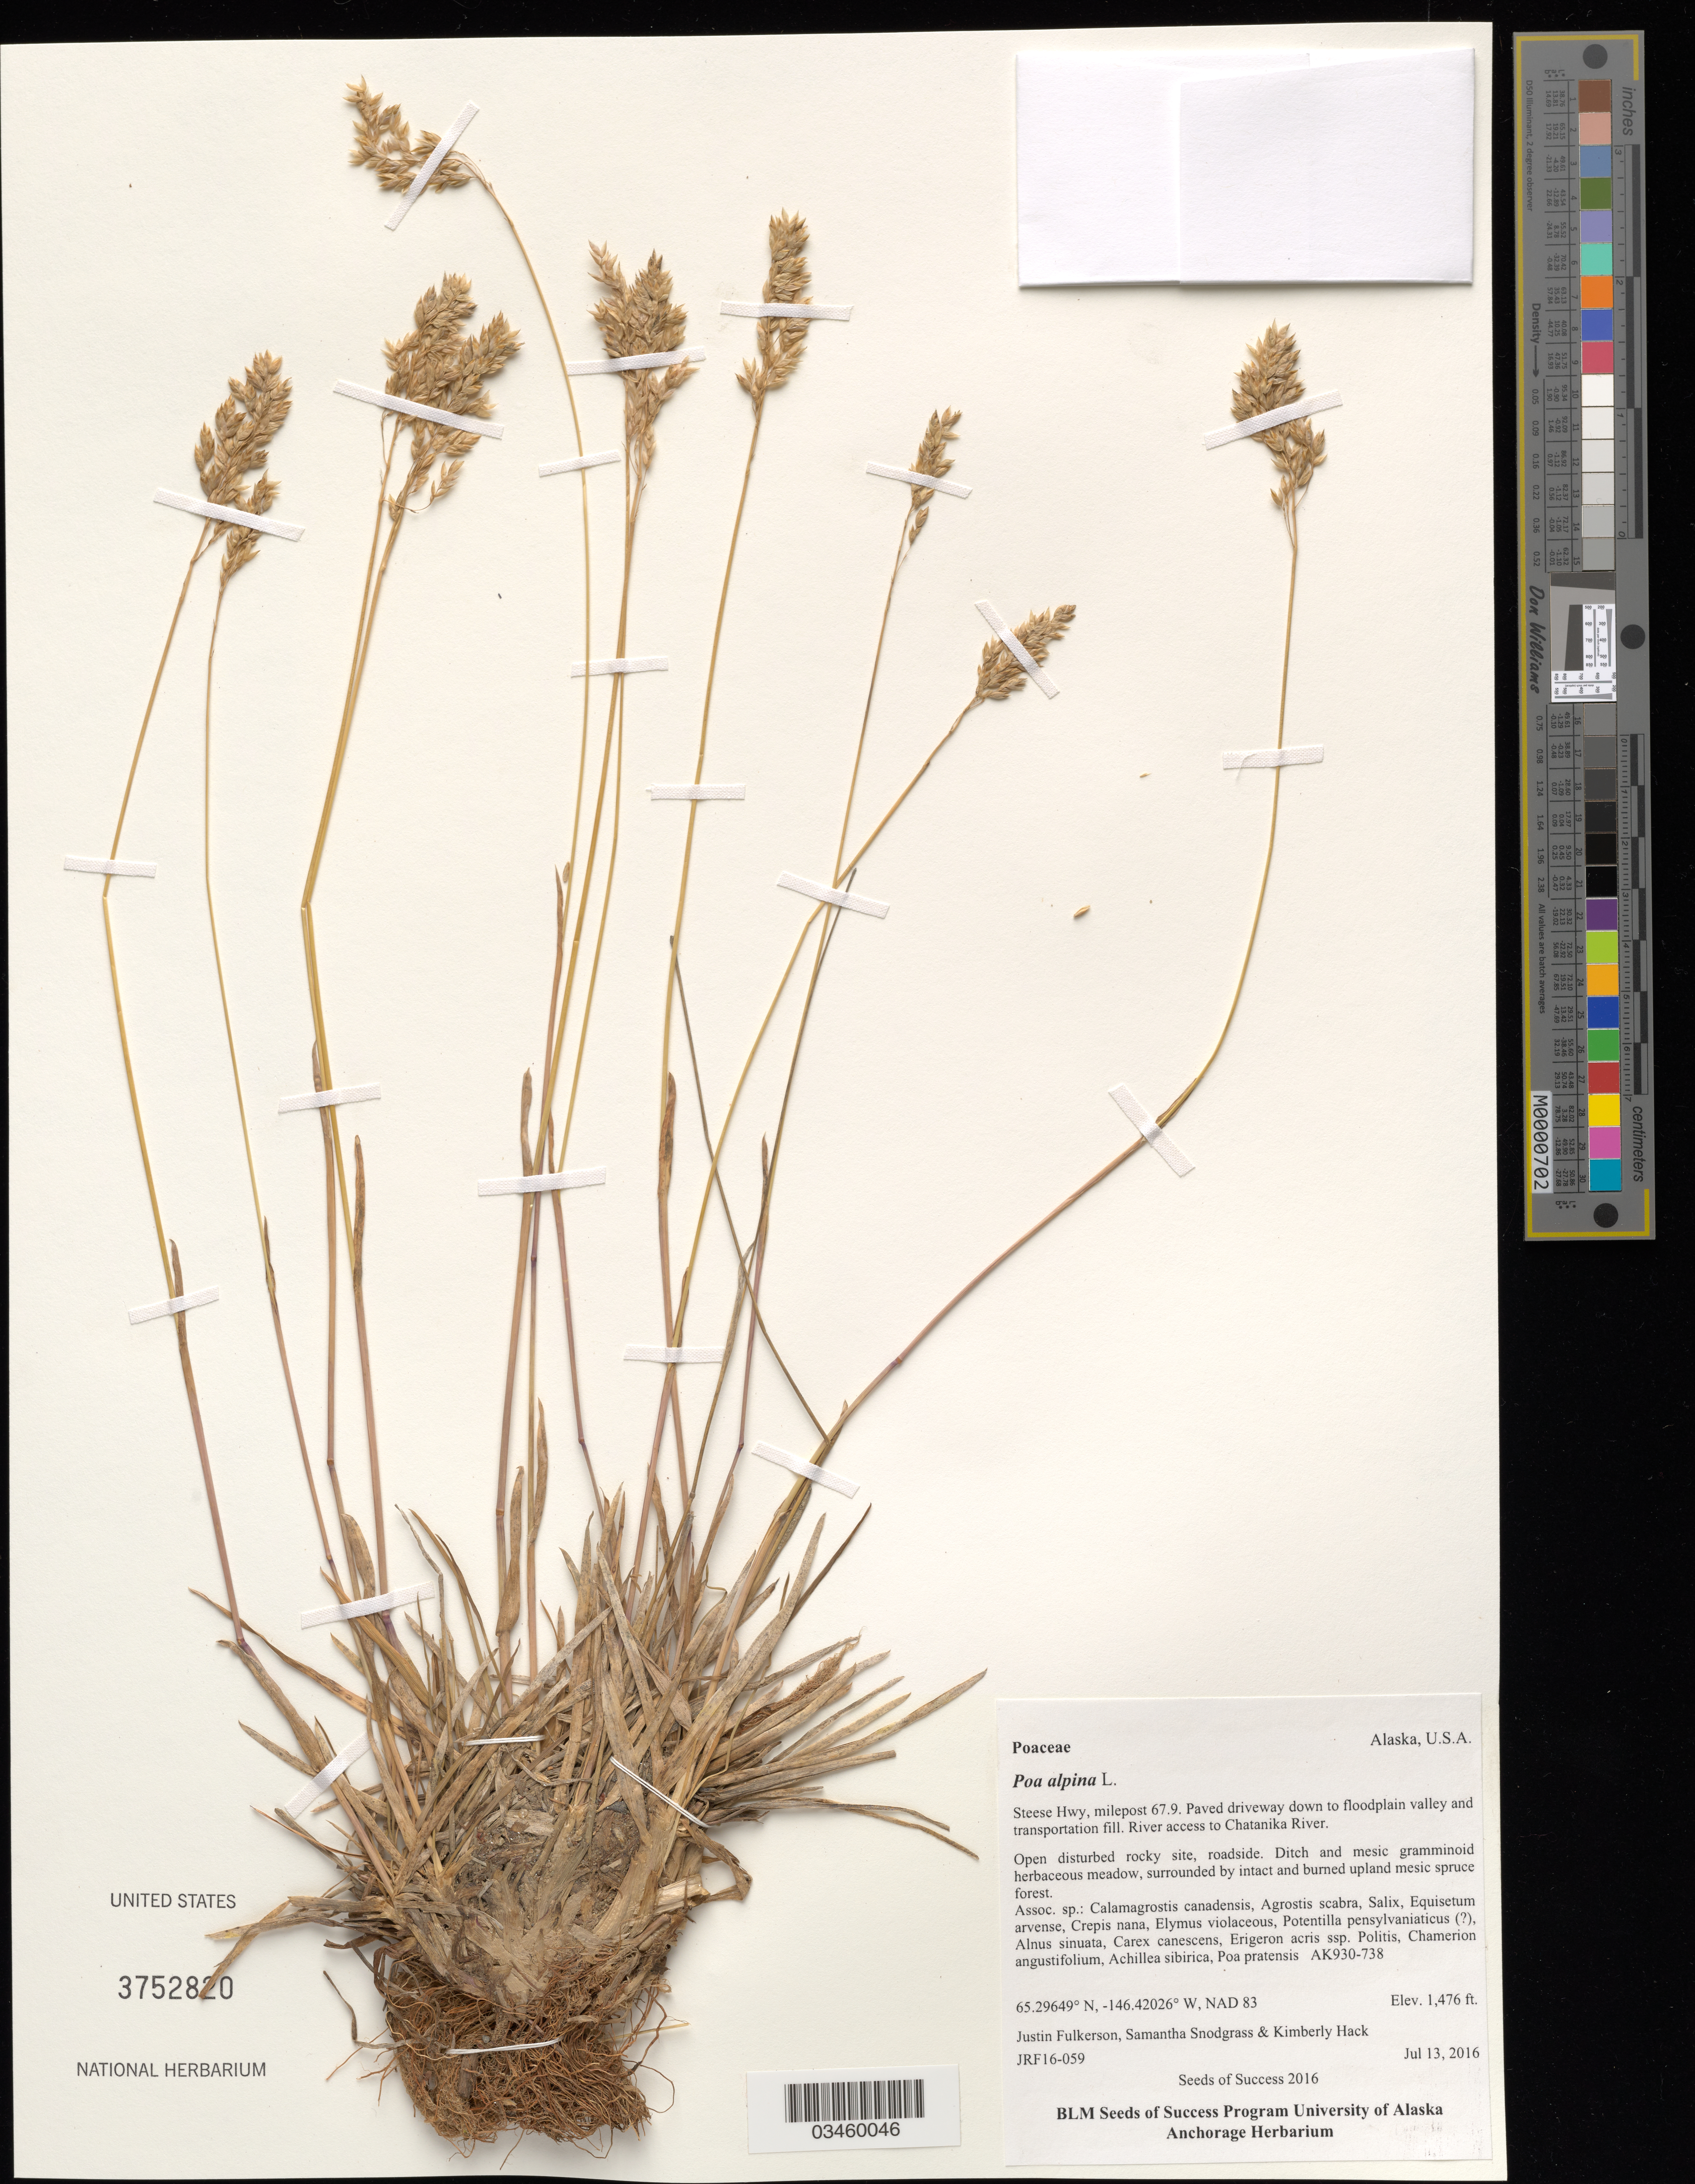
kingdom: Plantae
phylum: Tracheophyta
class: Liliopsida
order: Poales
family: Poaceae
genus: Poa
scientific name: Poa alpina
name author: L.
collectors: J. Fulkerson, K. Hack & S. Snodgrass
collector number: AK930-738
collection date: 2016-07-13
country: United States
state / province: Alaska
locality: Steese Hwy, milepost 67.9. River access to Chatanika River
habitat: Open disturbed rocky site, roadside. Ditch and mesic gramminoid herbaceous meadow, surrounded by intact and burned upland mesic spruce forest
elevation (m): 450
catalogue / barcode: US 3752820